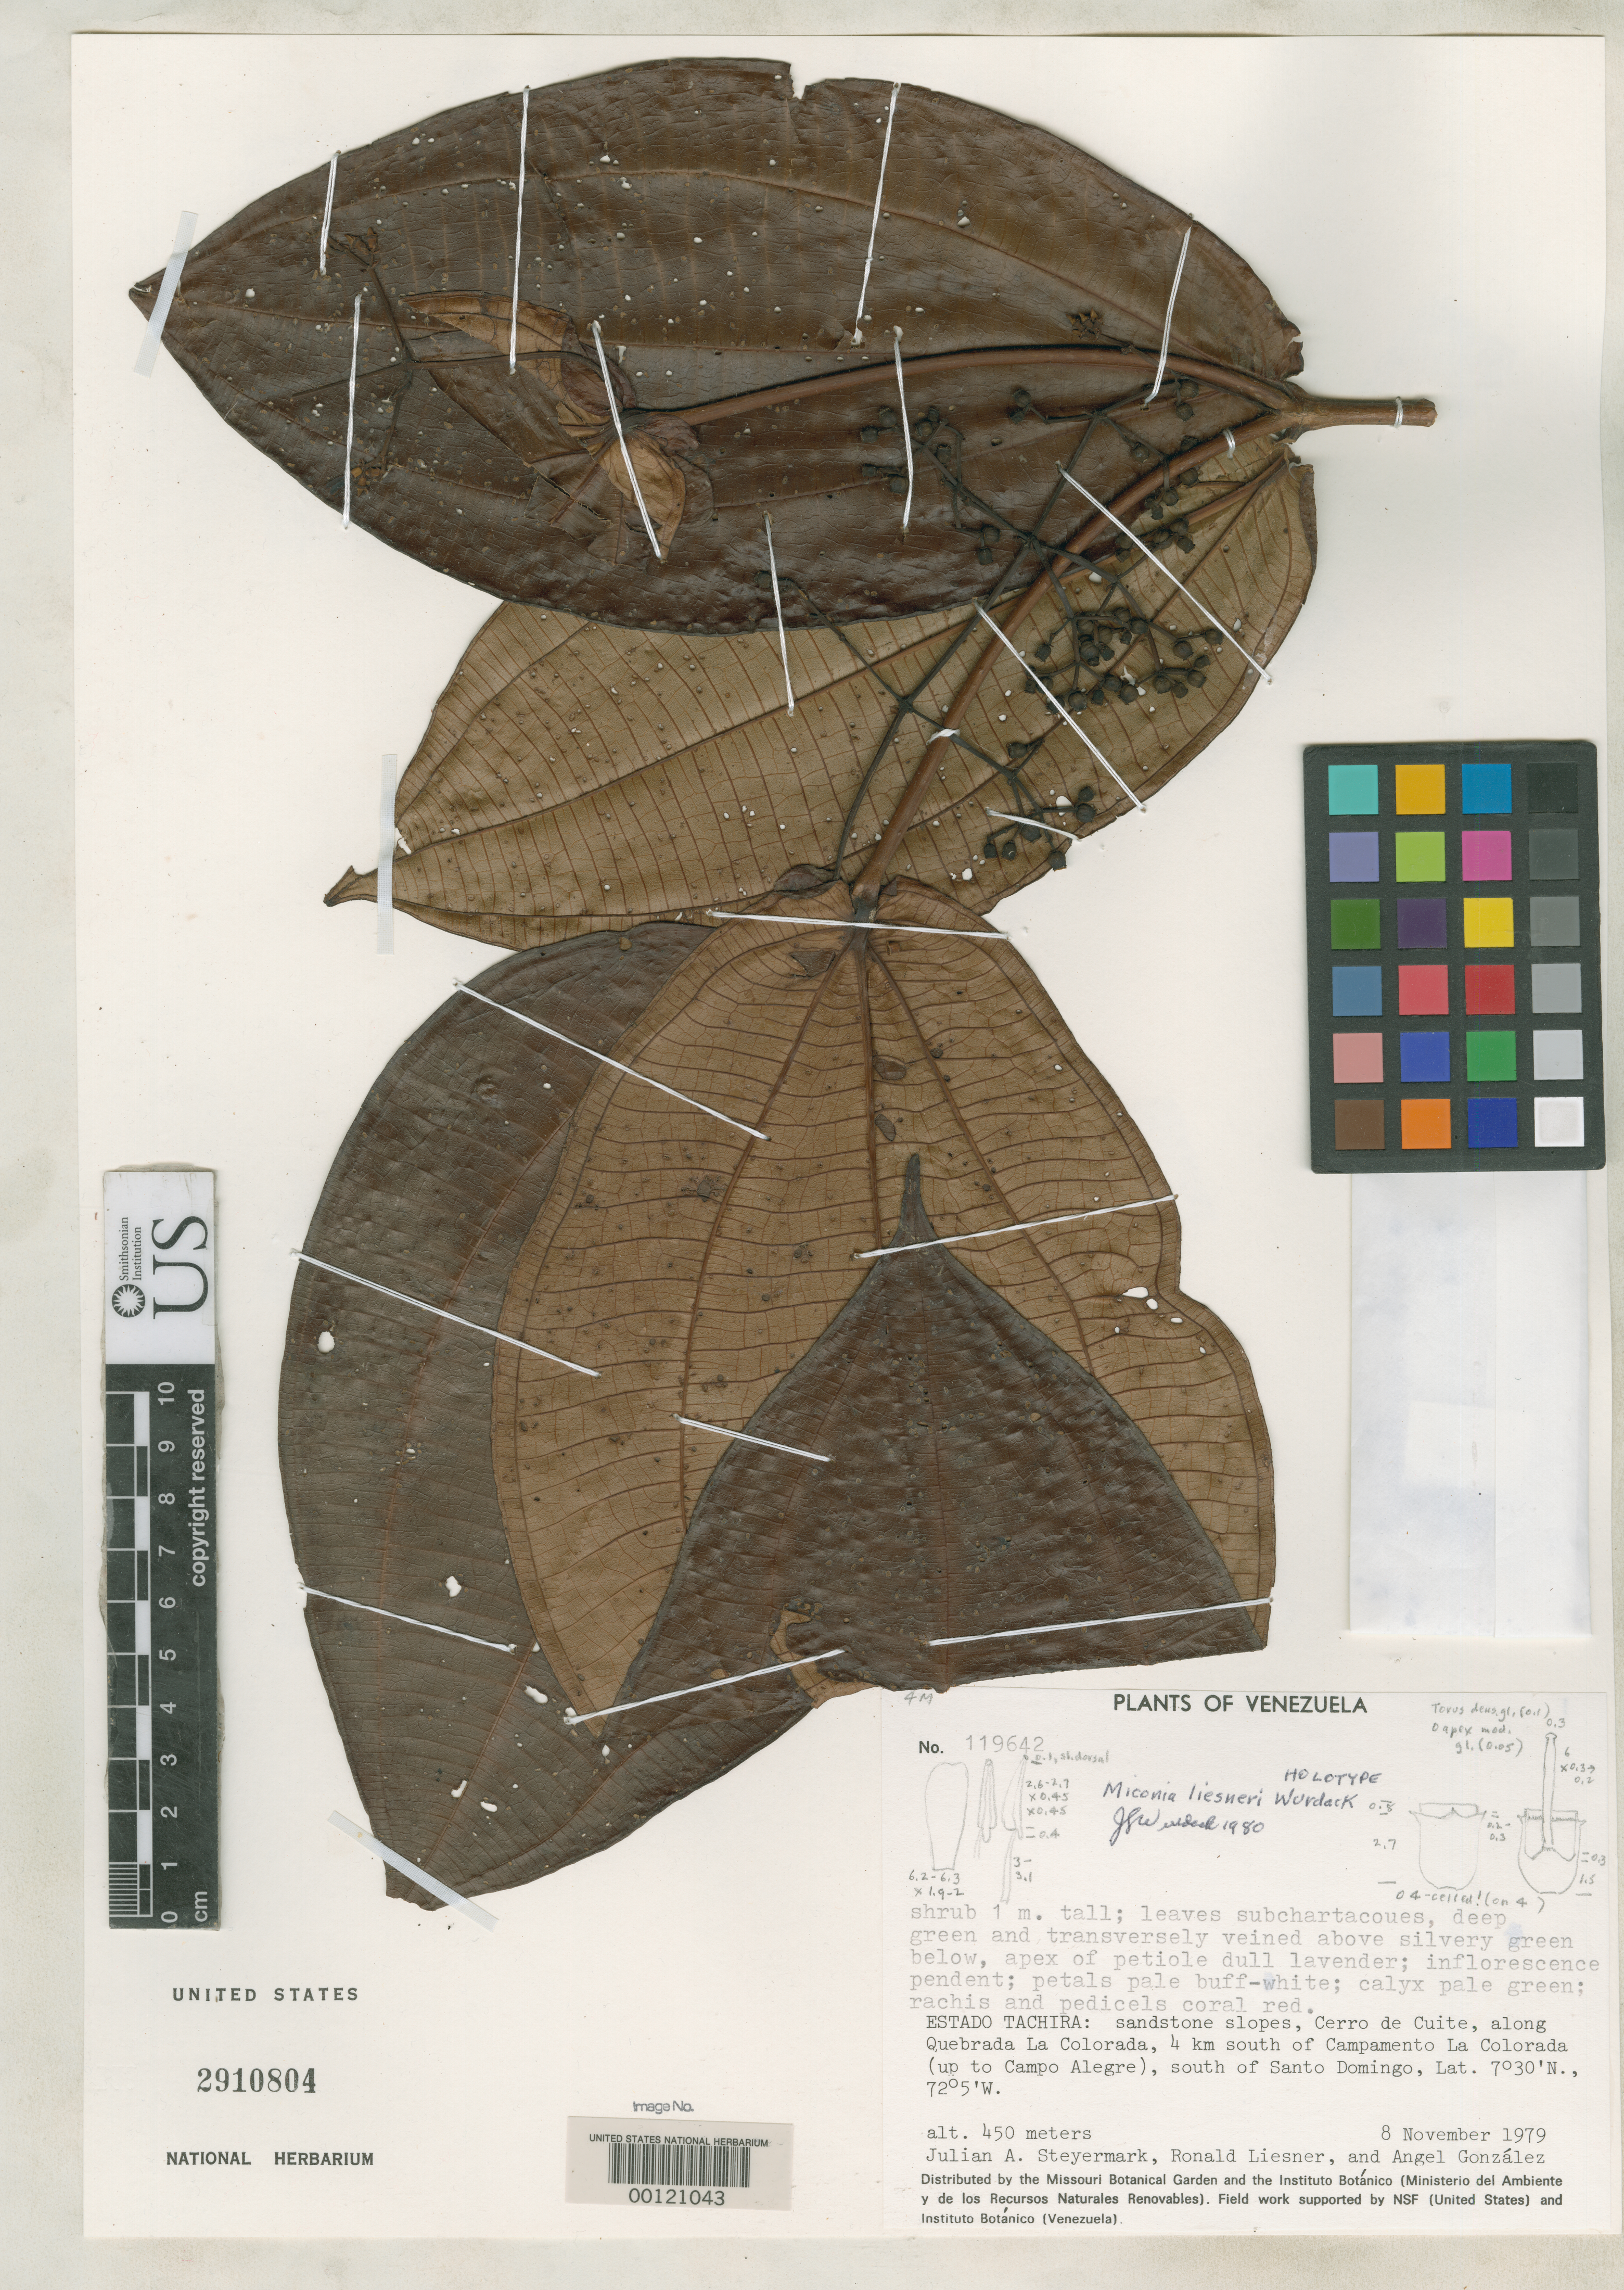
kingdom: Plantae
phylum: Tracheophyta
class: Magnoliopsida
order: Myrtales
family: Melastomataceae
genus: Miconia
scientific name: Miconia liesneri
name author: Wurdack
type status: Holotype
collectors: J. Steyermark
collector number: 119642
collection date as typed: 08 Nov 1979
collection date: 1979-11-08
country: Venezuela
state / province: Tachira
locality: Cerro de Cuite.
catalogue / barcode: US 2910804